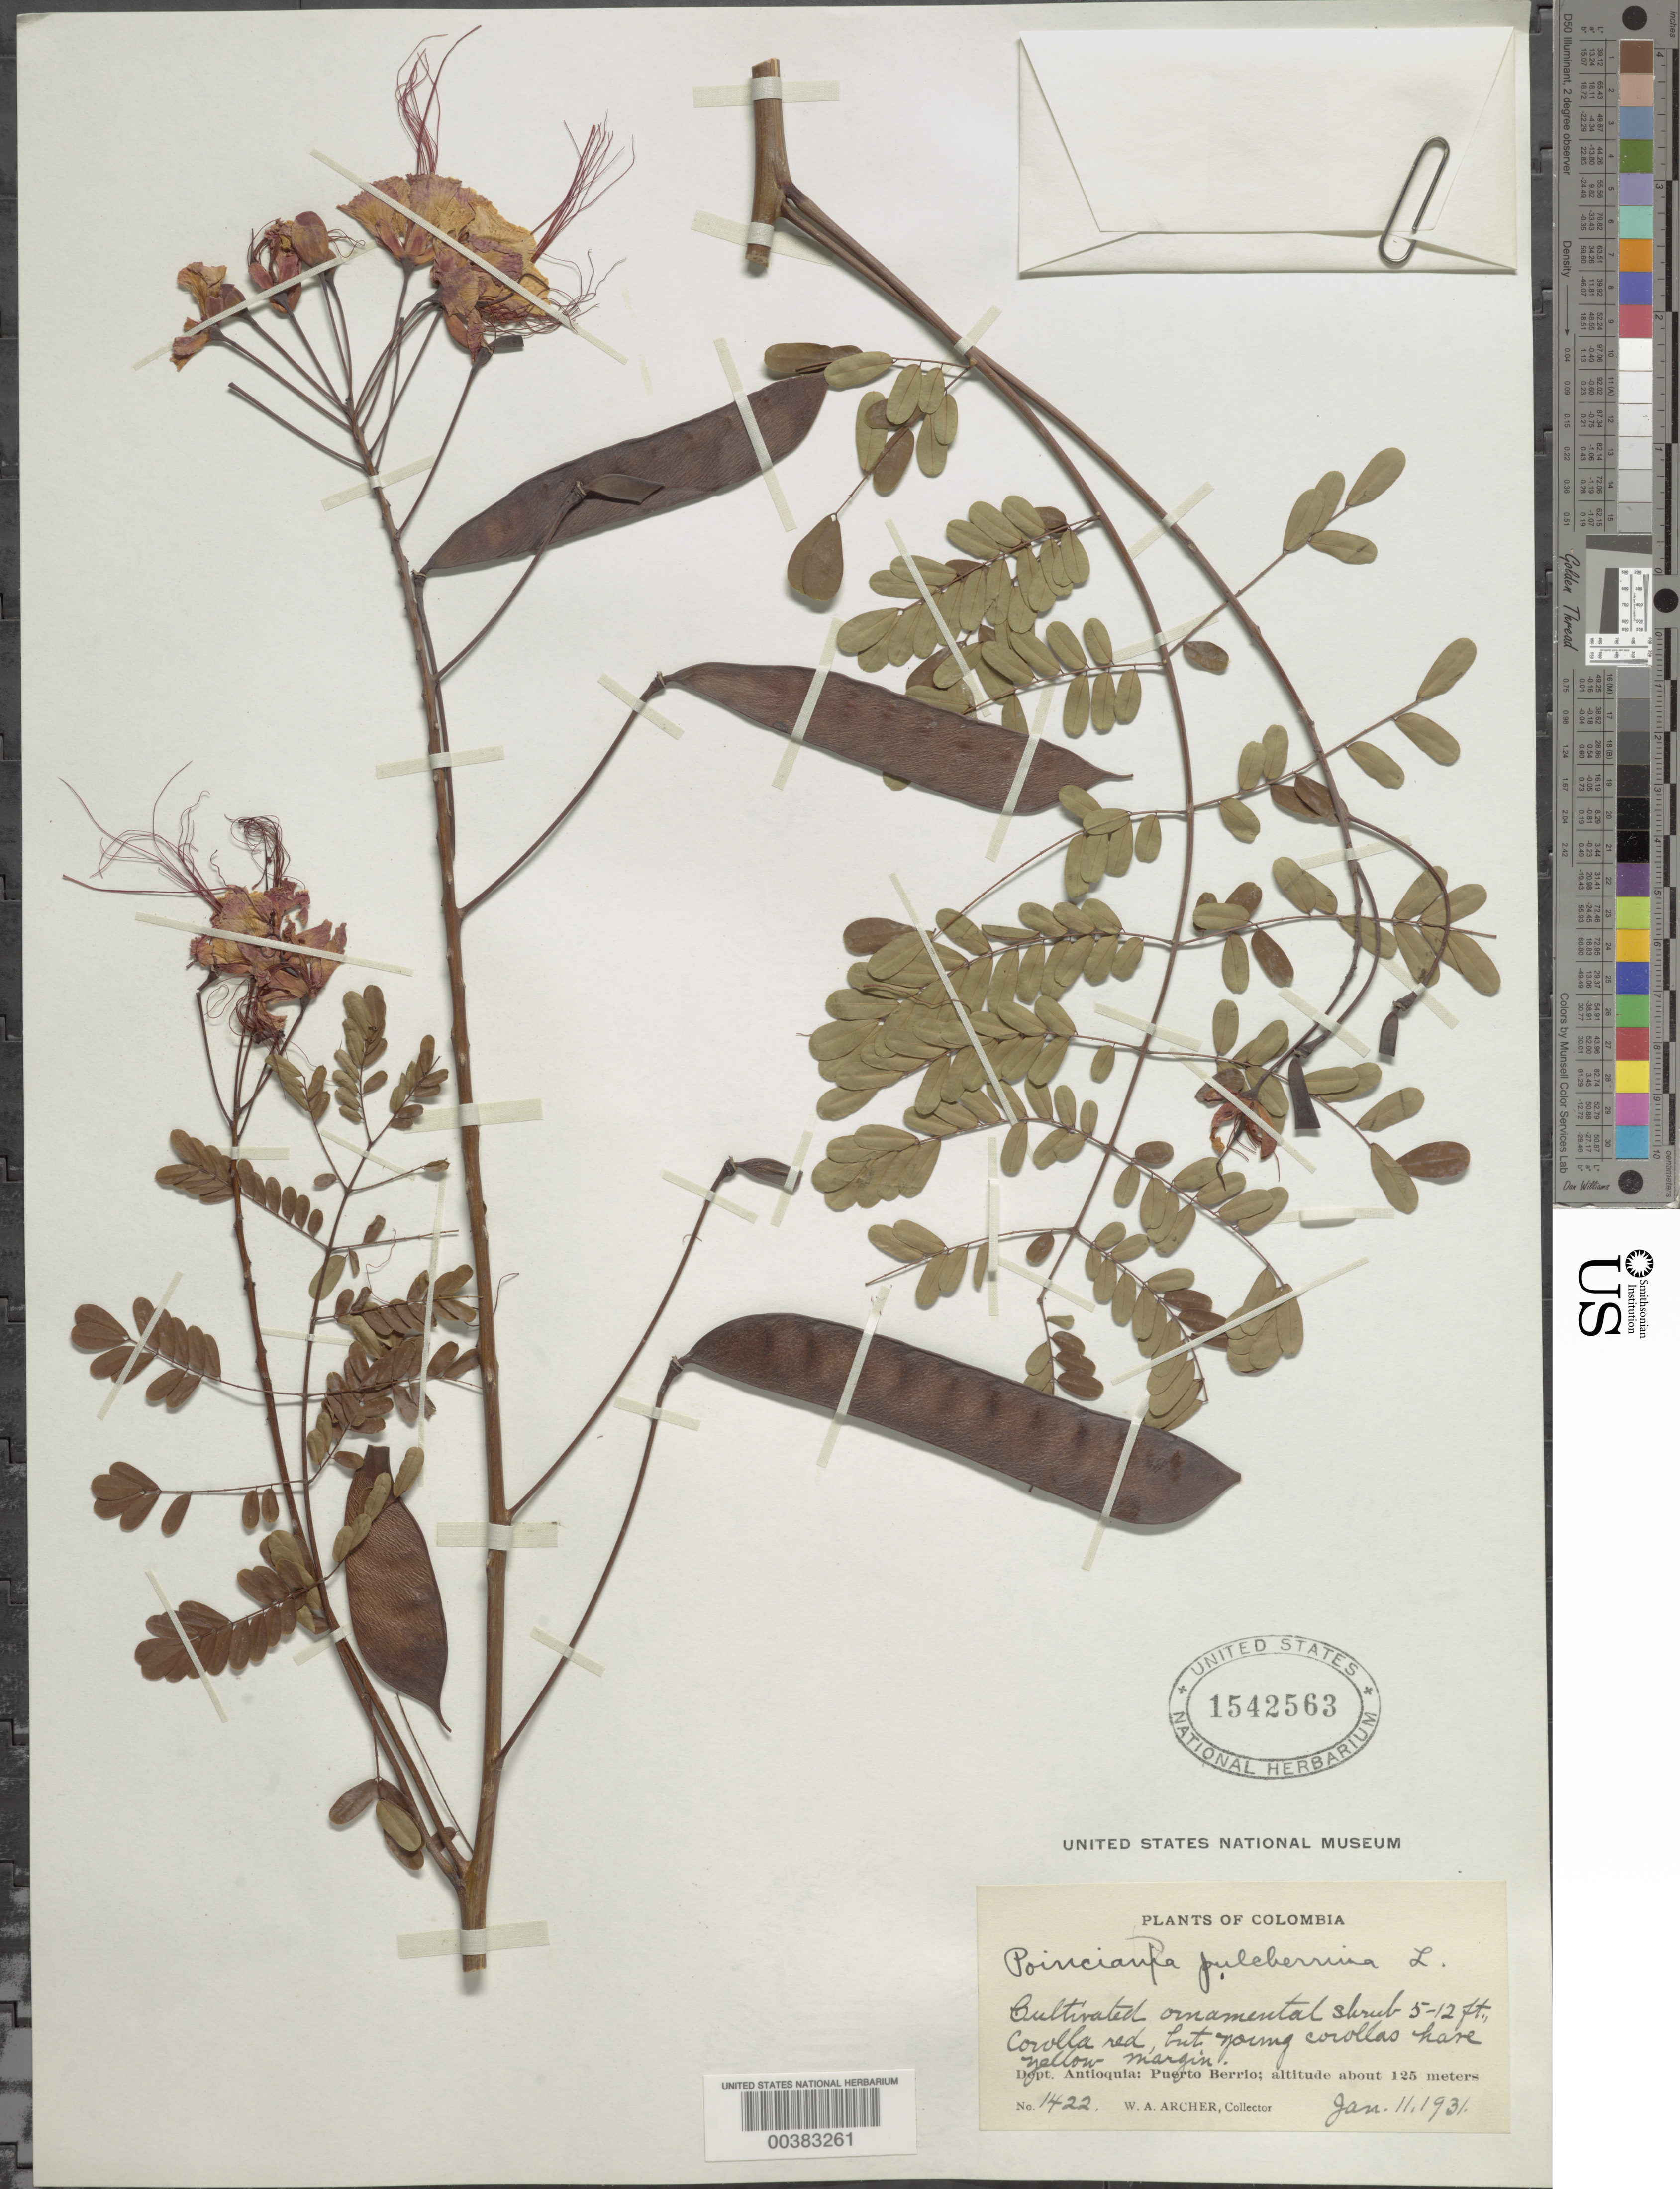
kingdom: Plantae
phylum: Tracheophyta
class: Magnoliopsida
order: Fabales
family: Fabaceae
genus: Caesalpinia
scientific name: Caesalpinia pulcherrima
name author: (L.) Sw.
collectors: W. Weingart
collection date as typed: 09 Apr 1914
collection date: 1914-04-09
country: Germany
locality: Gorgenthal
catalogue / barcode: US 1542563